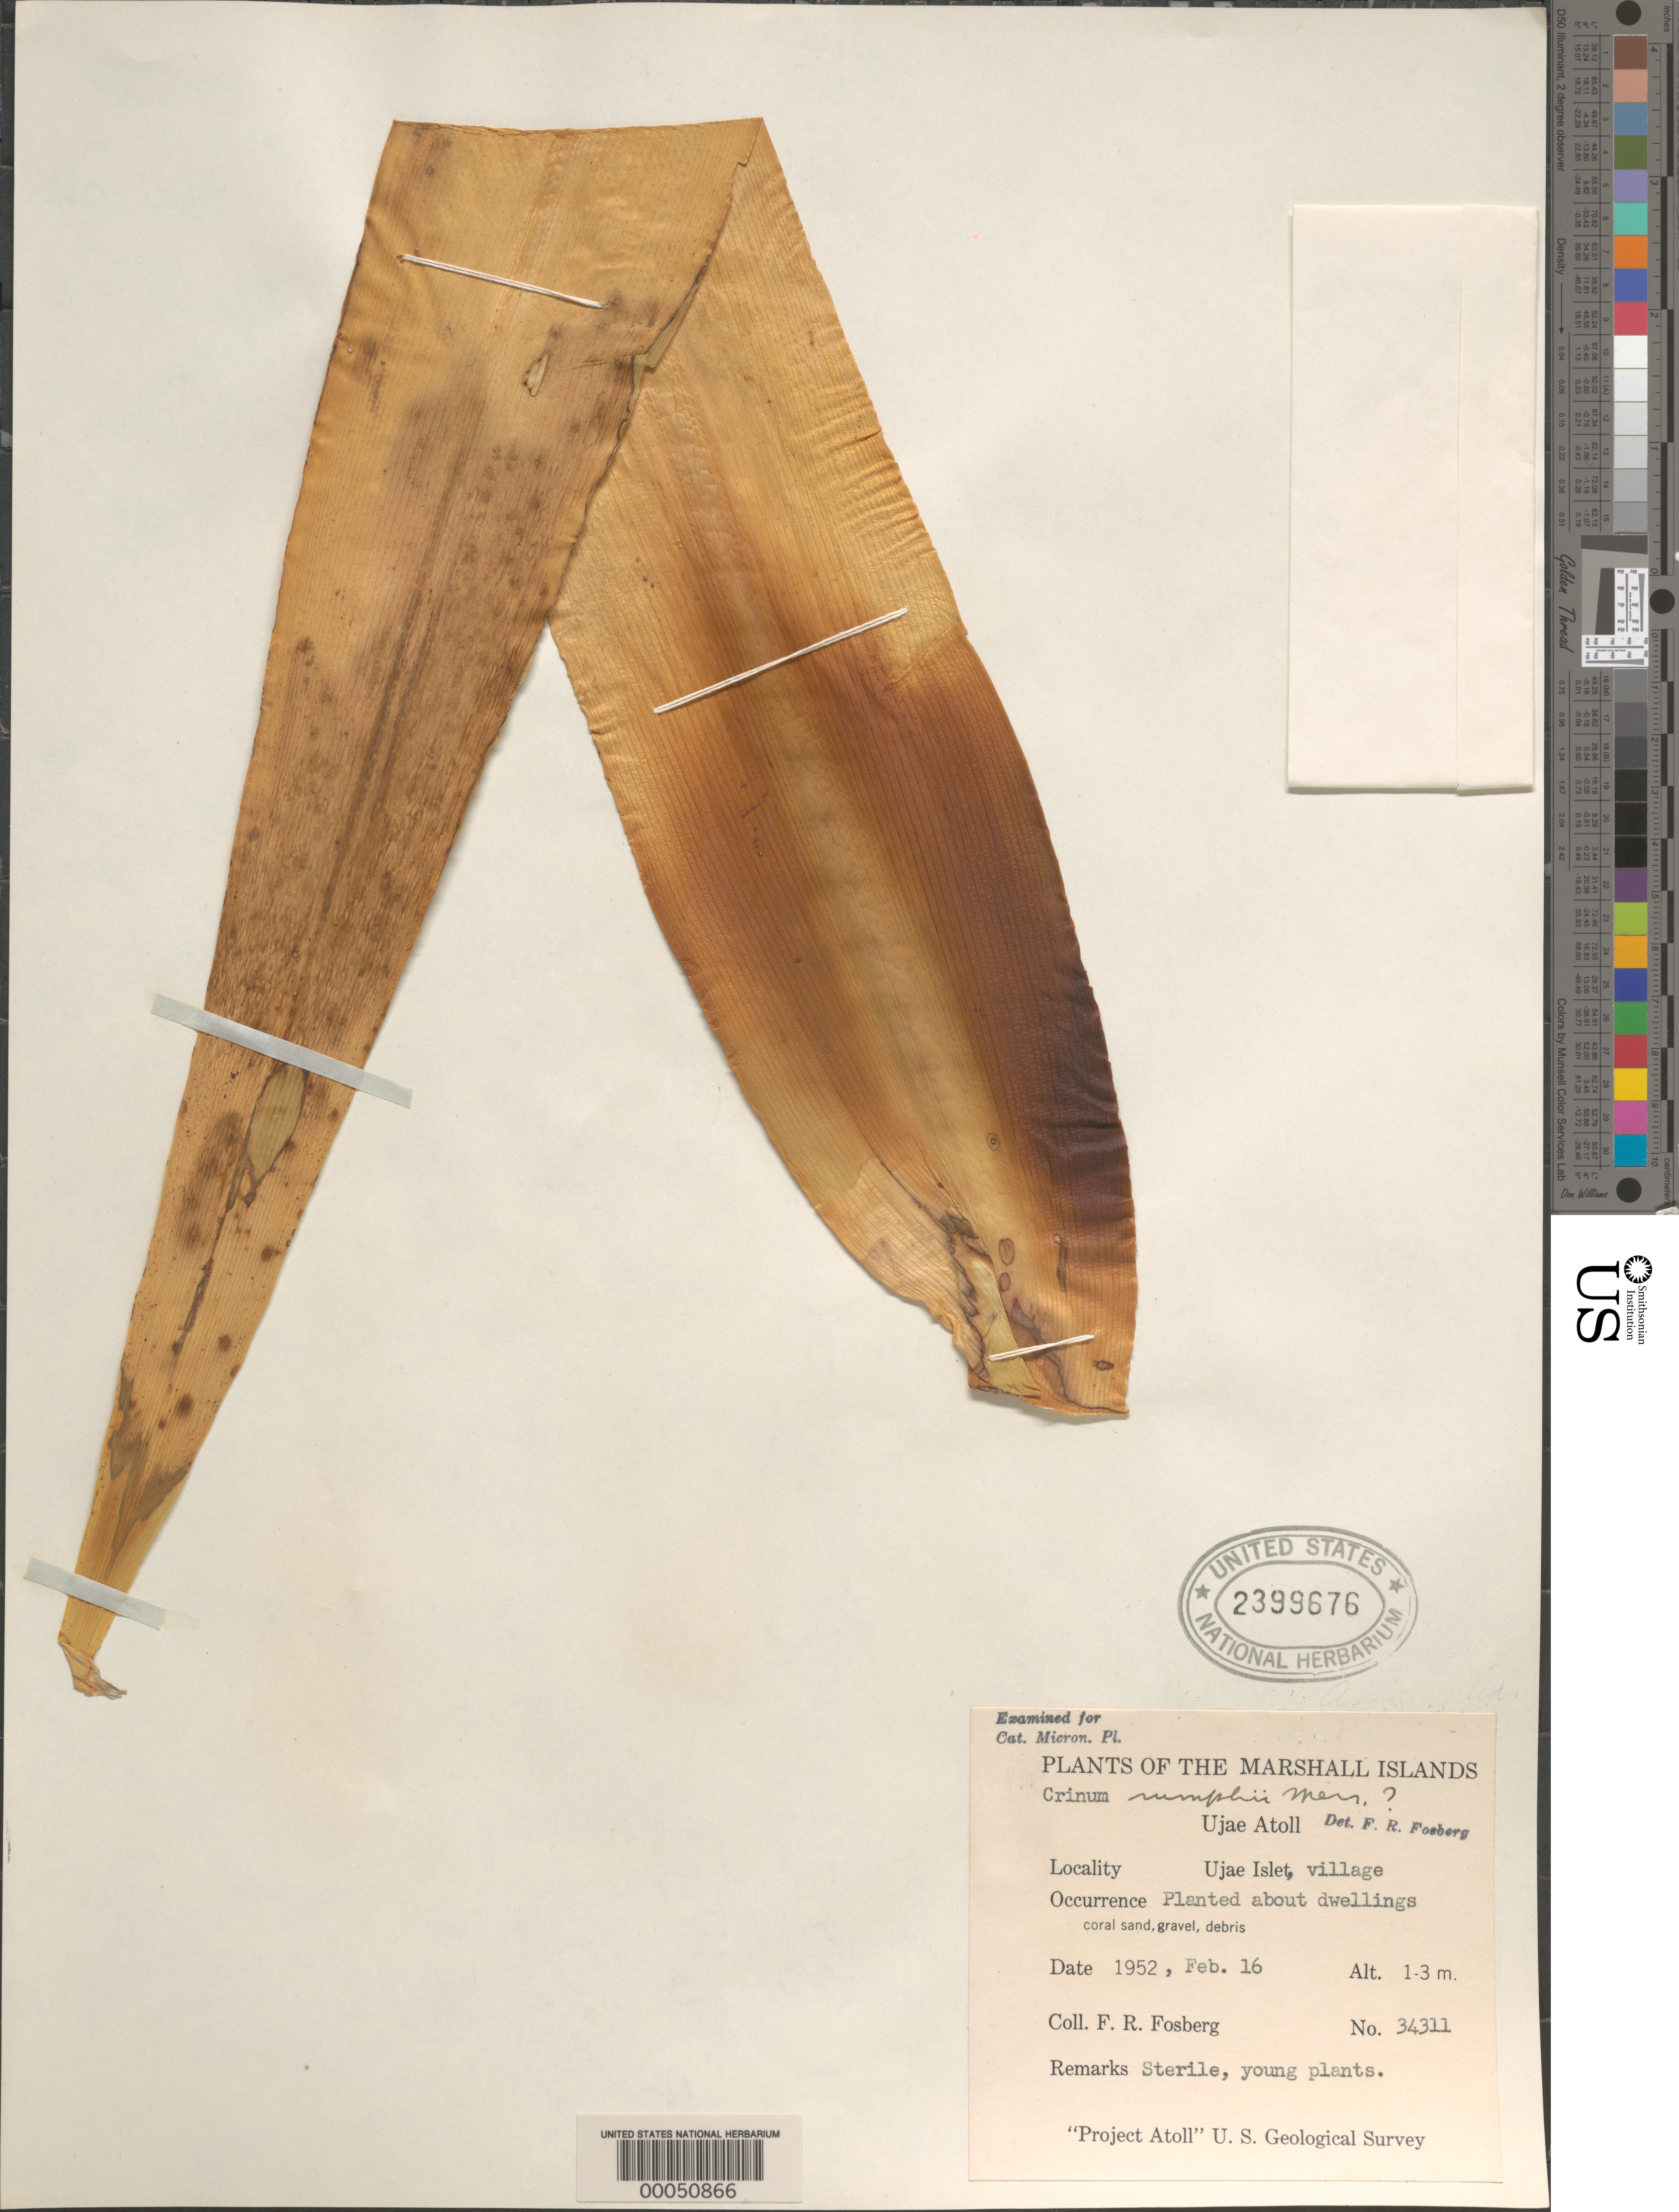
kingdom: Plantae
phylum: Tracheophyta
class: Liliopsida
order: Asparagales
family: Amaryllidaceae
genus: Crinum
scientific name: Crinum macrantherum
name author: Engl.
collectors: F. R. Fosberg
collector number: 34311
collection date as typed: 16 Feb 1952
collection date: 1952-02-16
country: Marshall Islands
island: Ujae Atoll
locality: Ujae Islet, village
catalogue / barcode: US 2399676